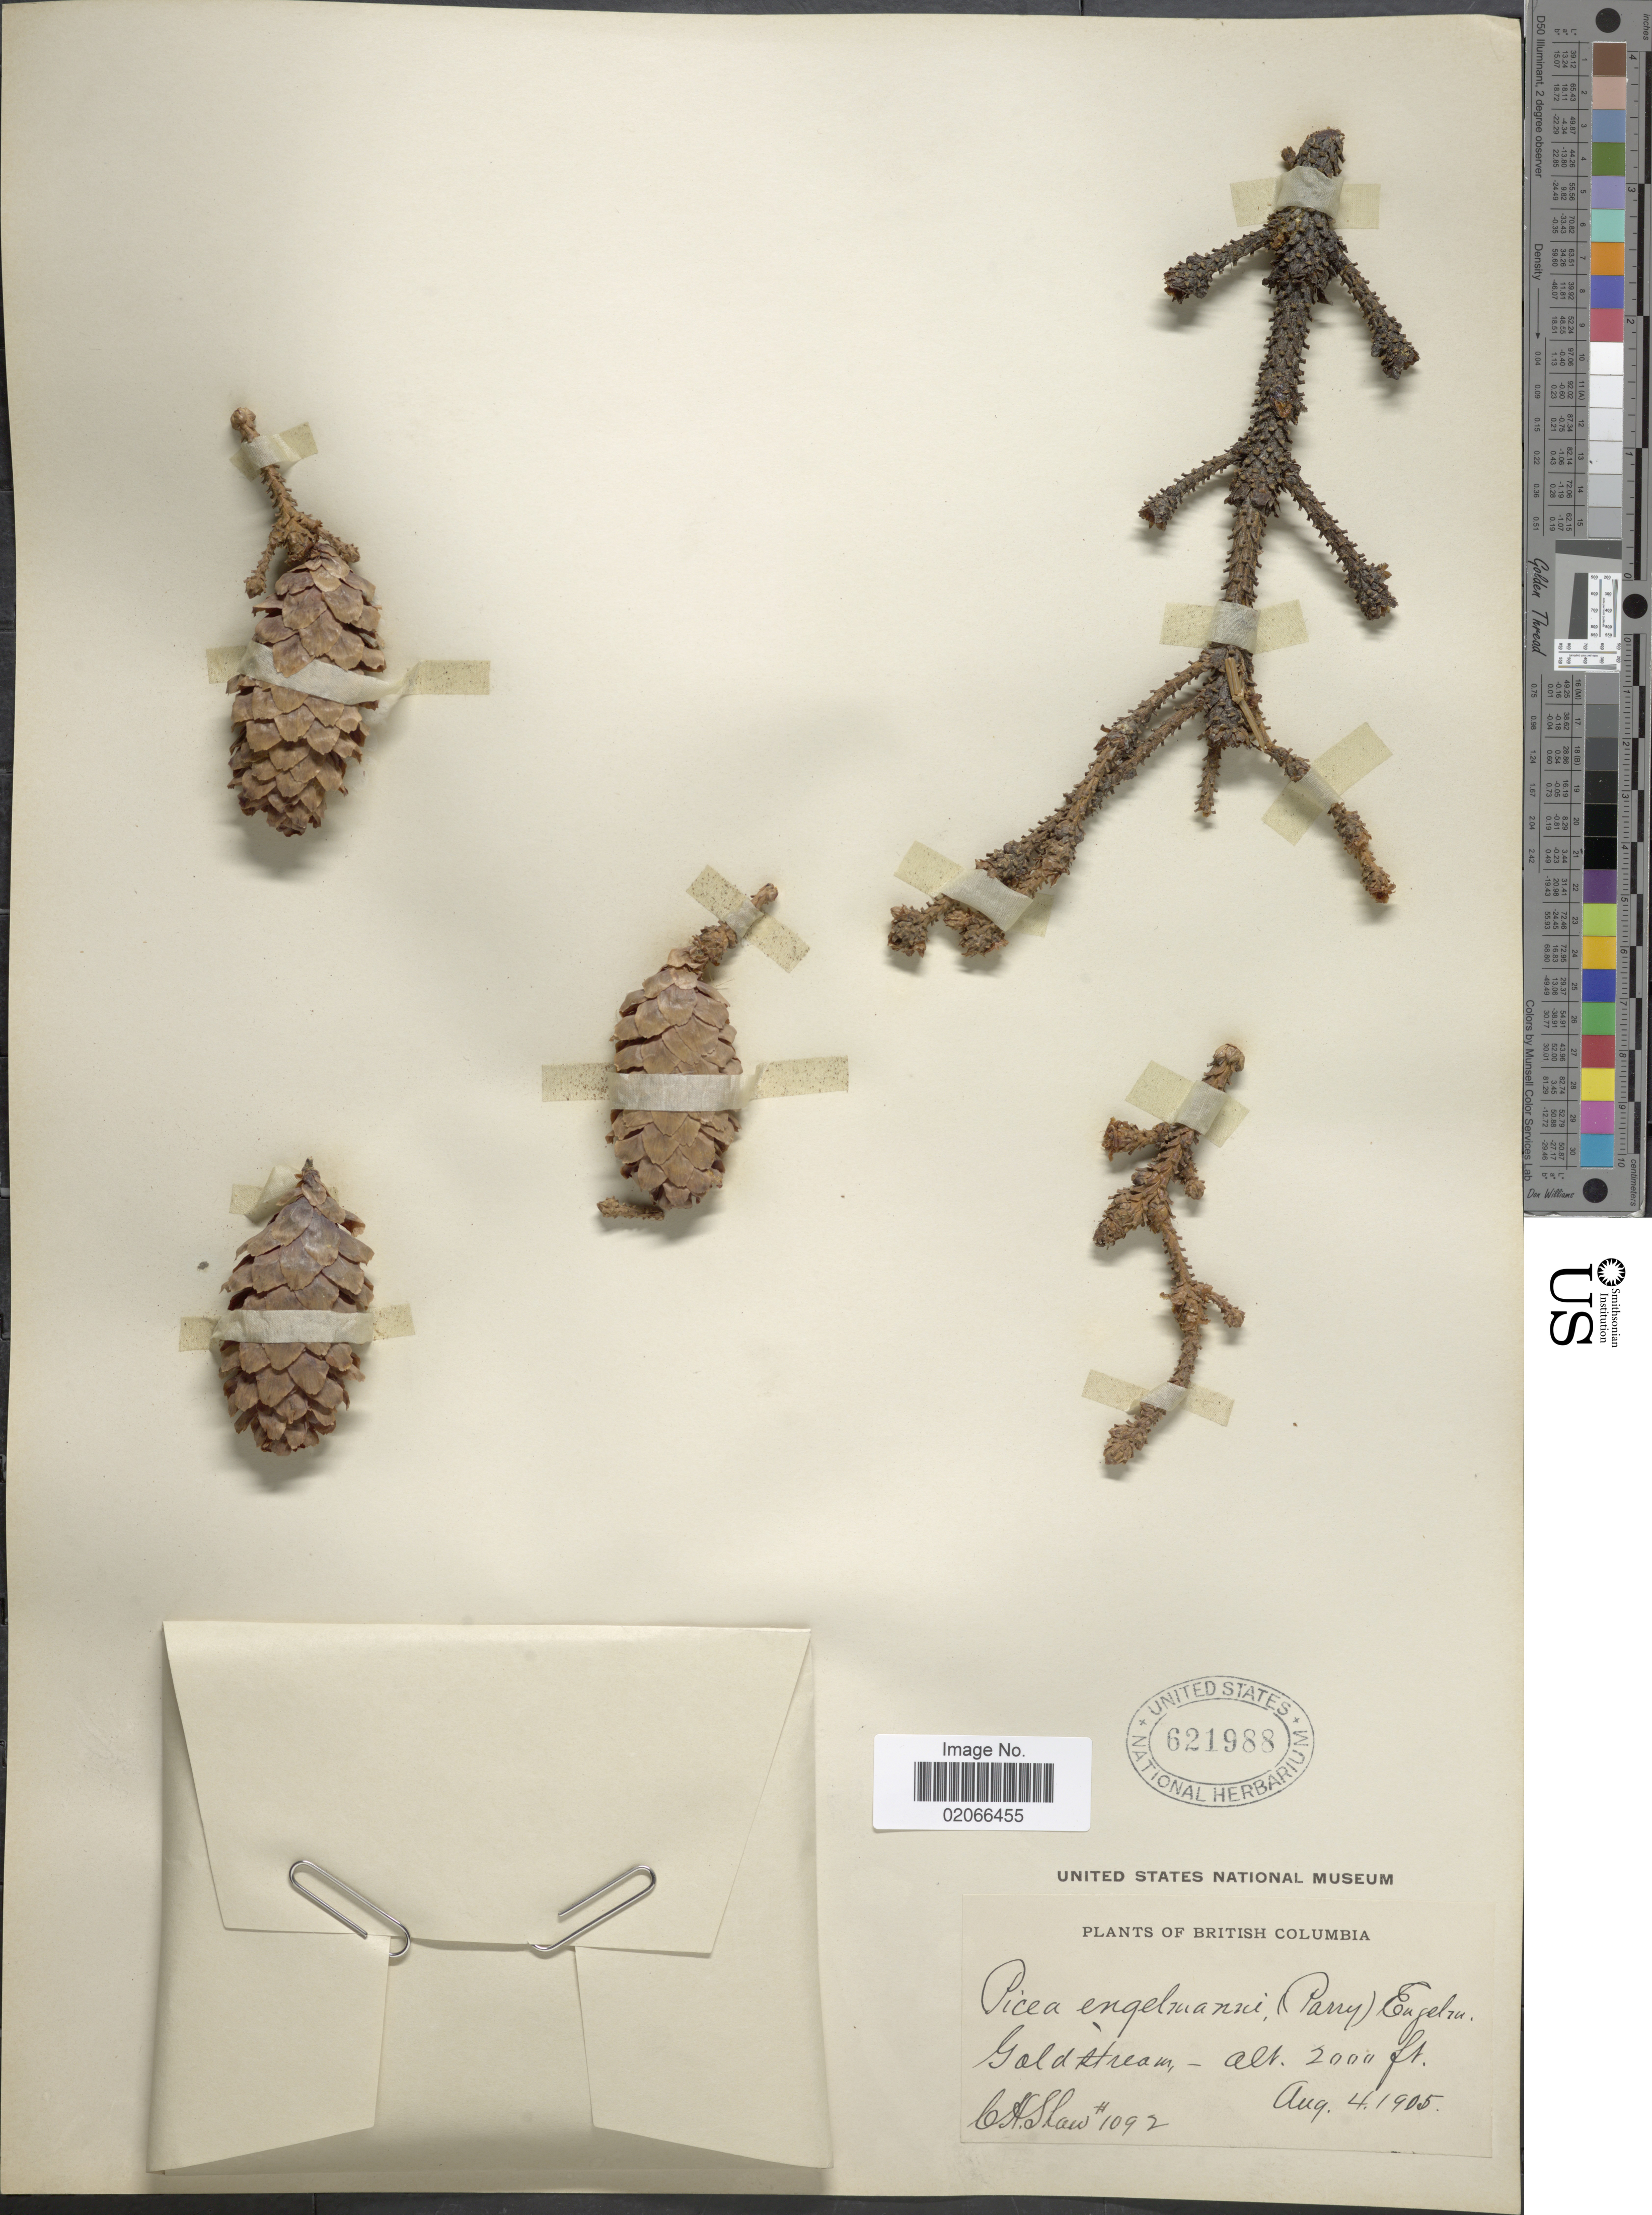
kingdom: Plantae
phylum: Tracheophyta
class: Pinopsida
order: Pinales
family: Pinaceae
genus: Picea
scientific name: Picea engelmannii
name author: Parry ex Engelm.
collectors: C. Shaw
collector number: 1092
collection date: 1905-08-04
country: Canada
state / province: British Columbia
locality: Gold stream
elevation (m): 610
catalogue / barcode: US 9621988